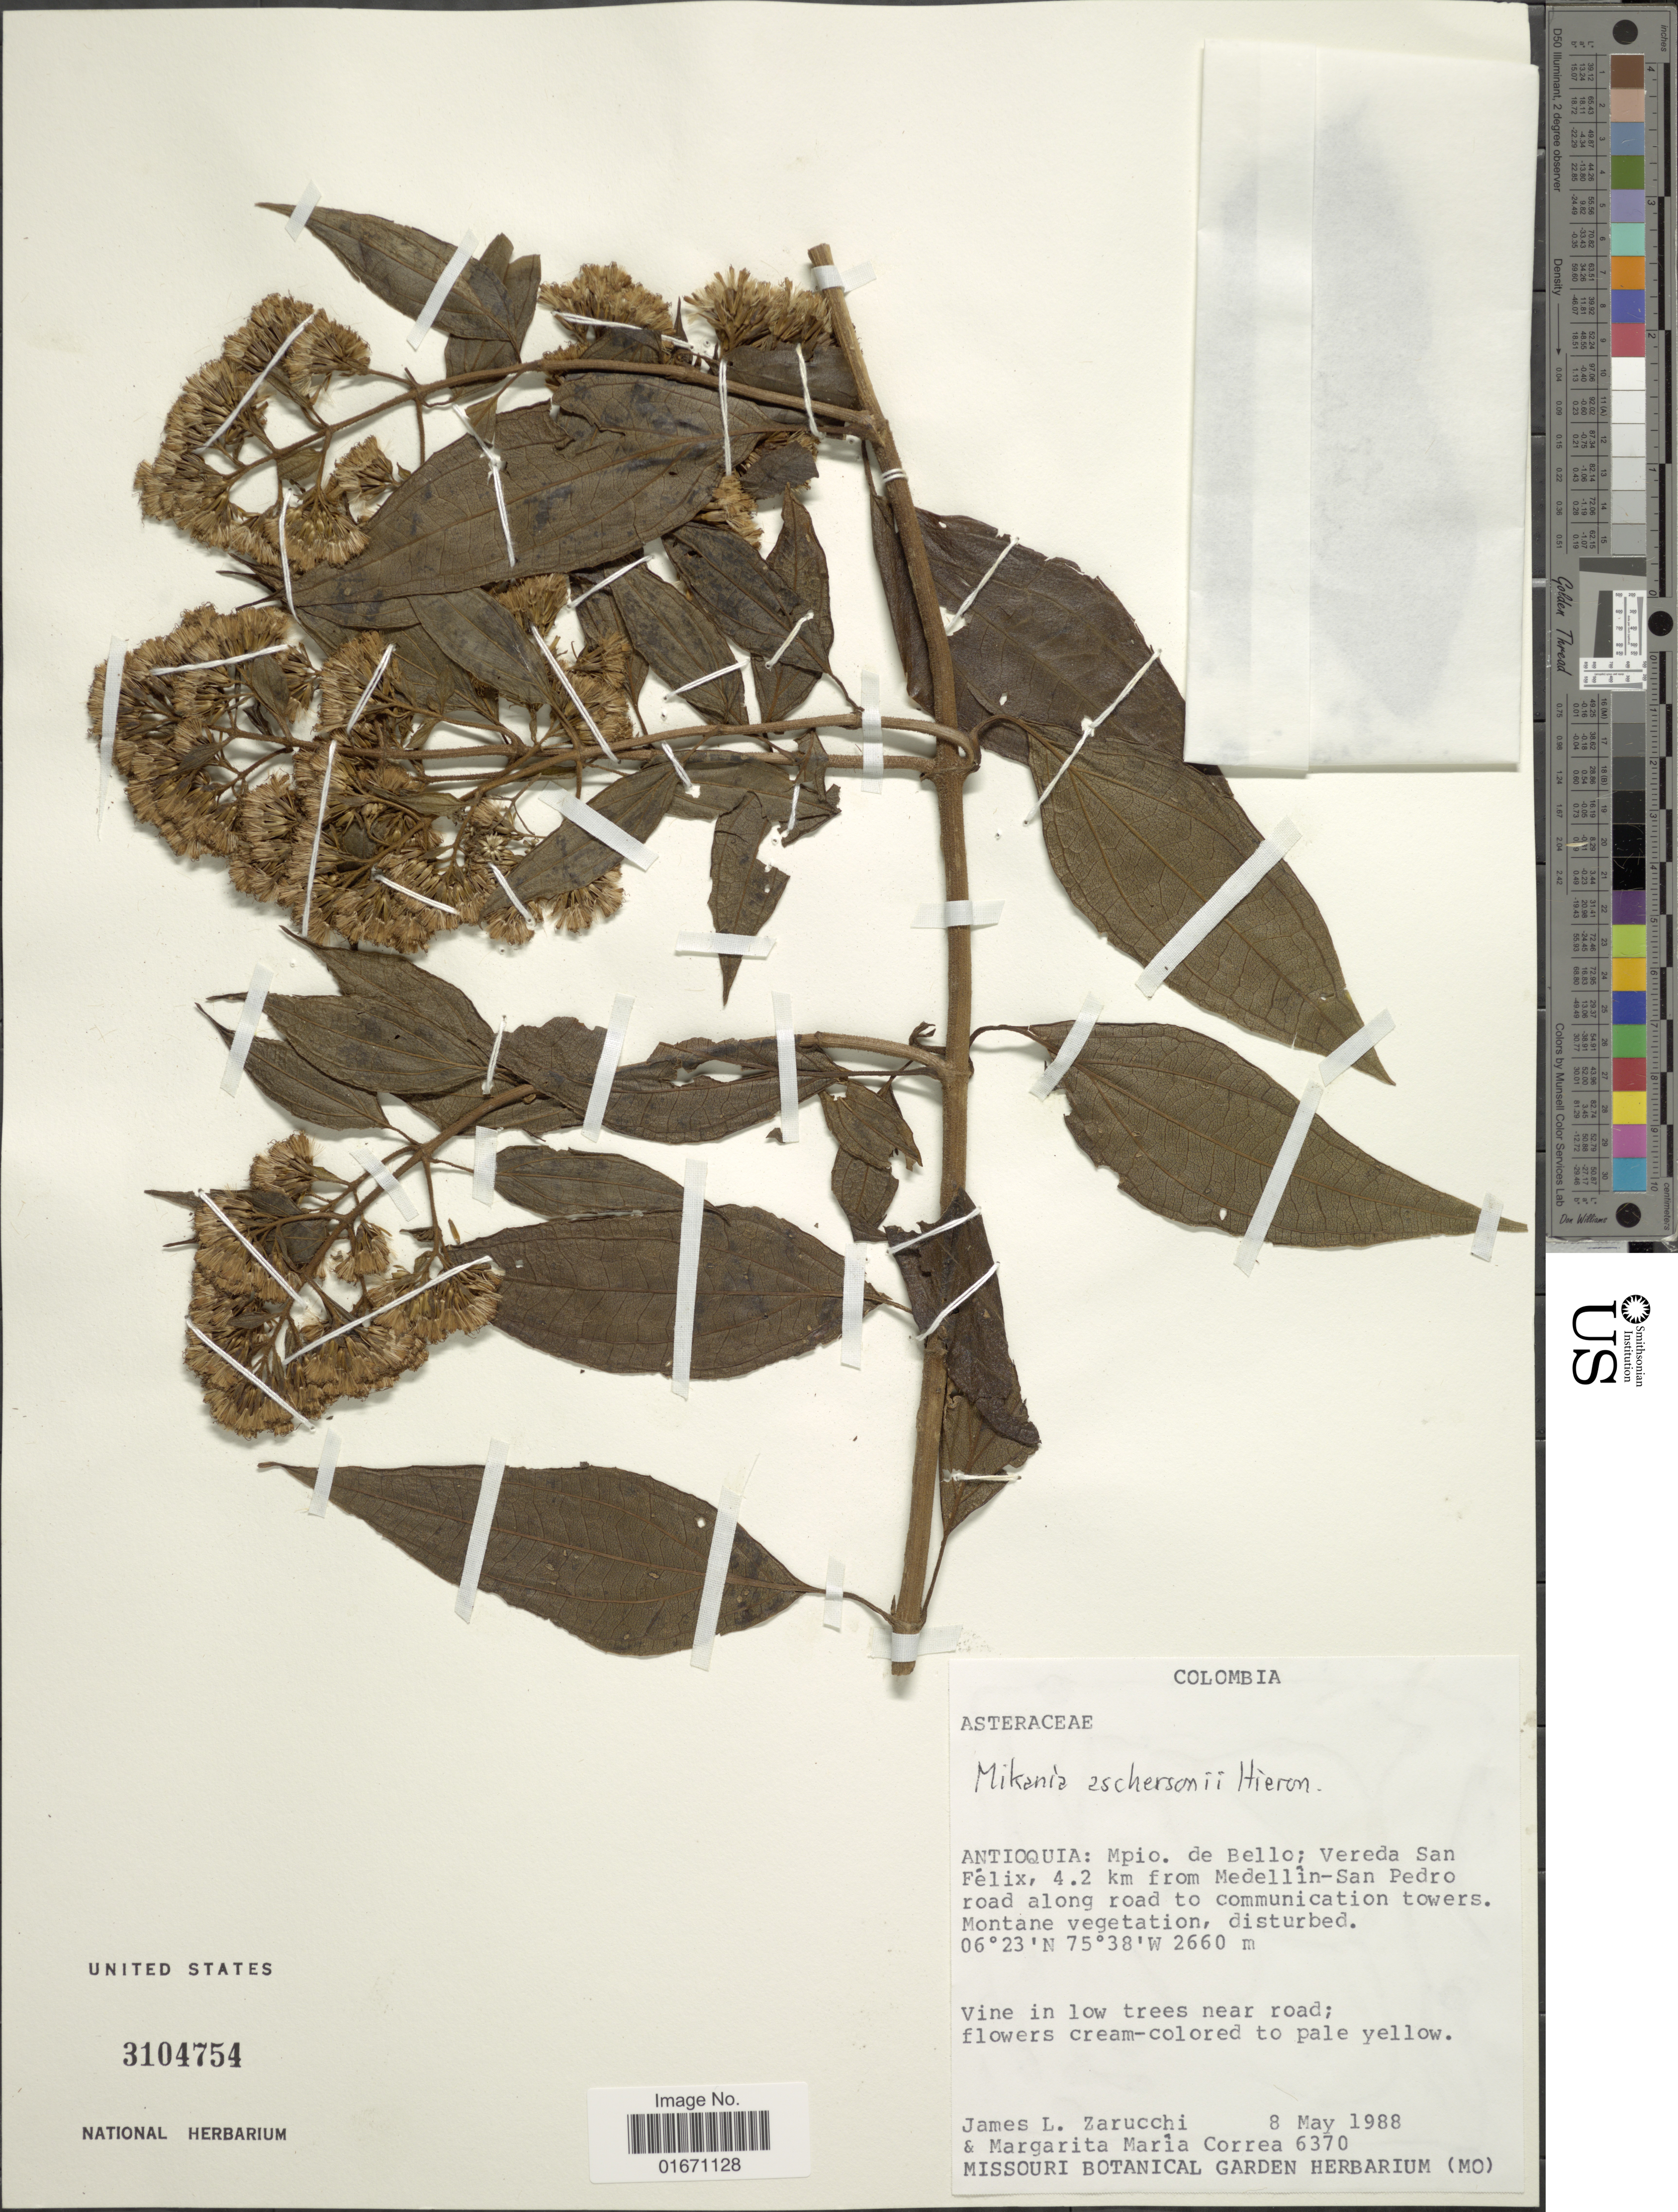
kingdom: Plantae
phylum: Tracheophyta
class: Magnoliopsida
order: Asterales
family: Asteraceae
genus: Mikania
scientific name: Mikania aschersonii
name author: Hieron.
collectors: J. L. Zarucchi & M. Correa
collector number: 6370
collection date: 1988-05-08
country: Colombia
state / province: Antioquia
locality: Mpio. de Bello, Vereda San Felix, 4.2 km from Medellin-San Pedro road along road to communication towers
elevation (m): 2660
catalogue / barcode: US 3104754